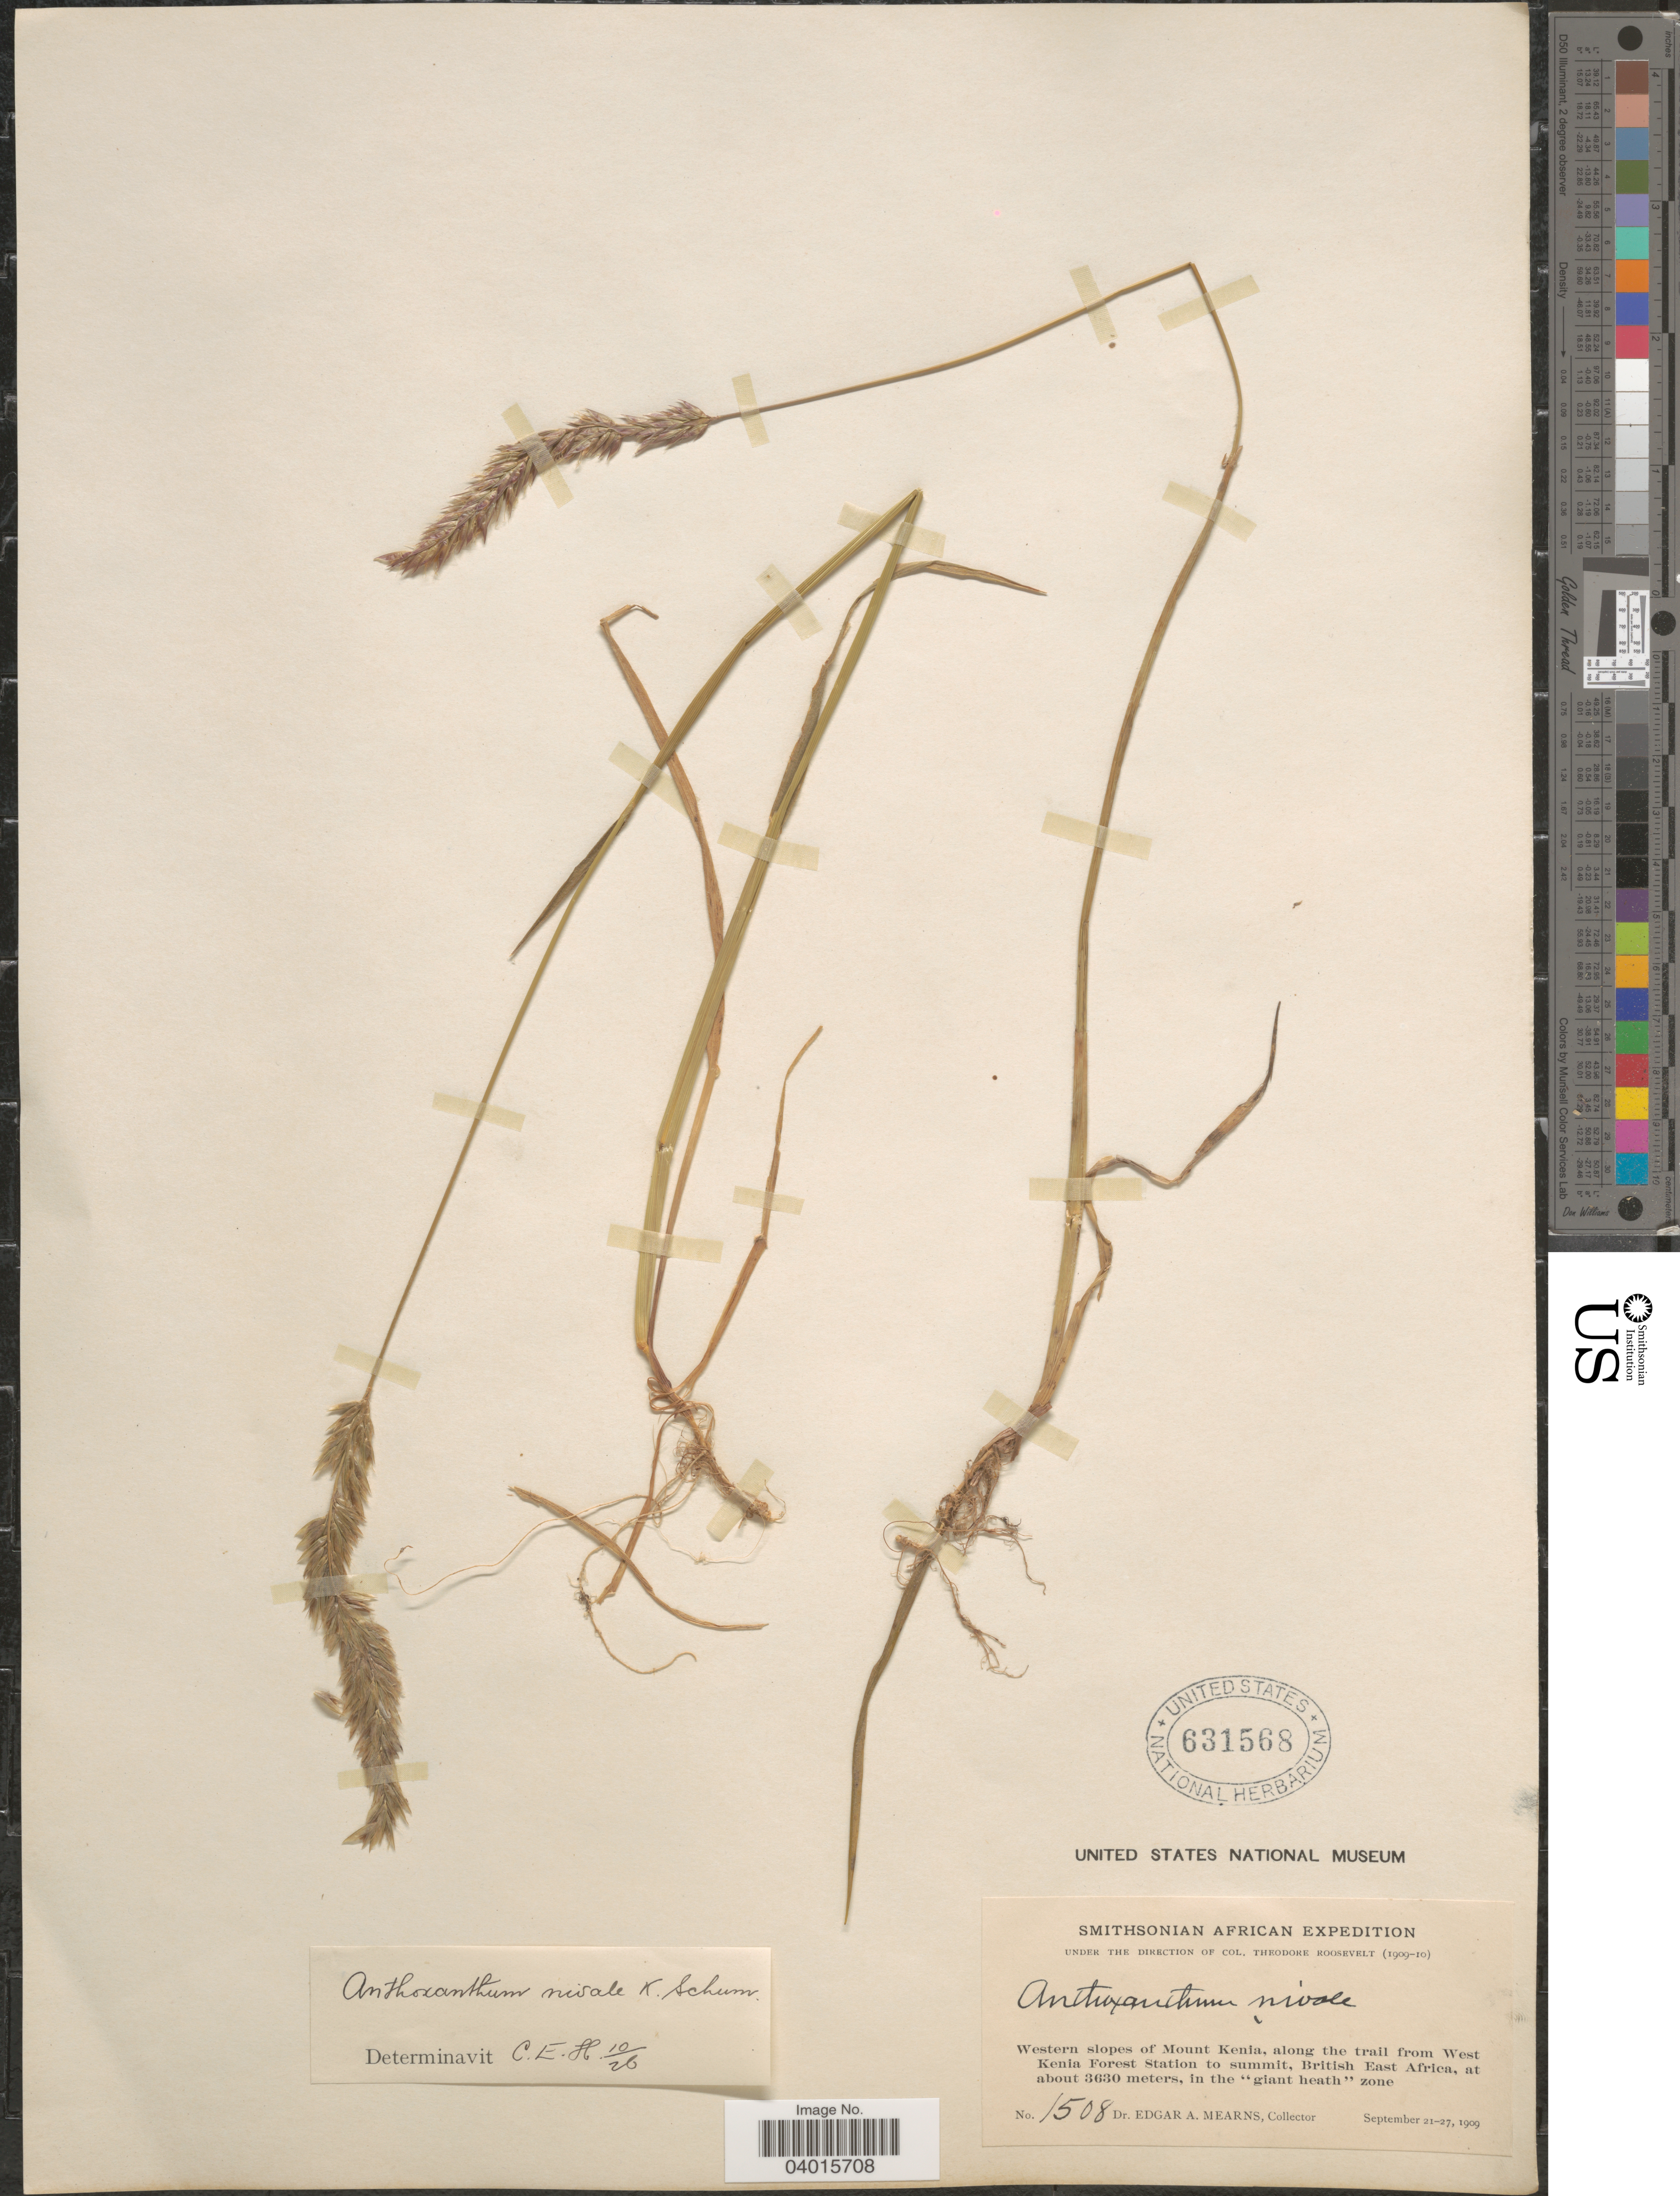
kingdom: Plantae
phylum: Tracheophyta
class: Liliopsida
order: Poales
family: Poaceae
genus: Anthoxanthum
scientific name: Anthoxanthum nivale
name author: K. Schum.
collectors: E. A. Mearns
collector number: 1508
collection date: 1909-09-21/1909-09-27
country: Kenya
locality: Western slopes of Mount Kenia, along the trail from West Kenia Forest Station to summit, British East Africa, in the "giant heath" zone.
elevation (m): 3630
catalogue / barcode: US 631568